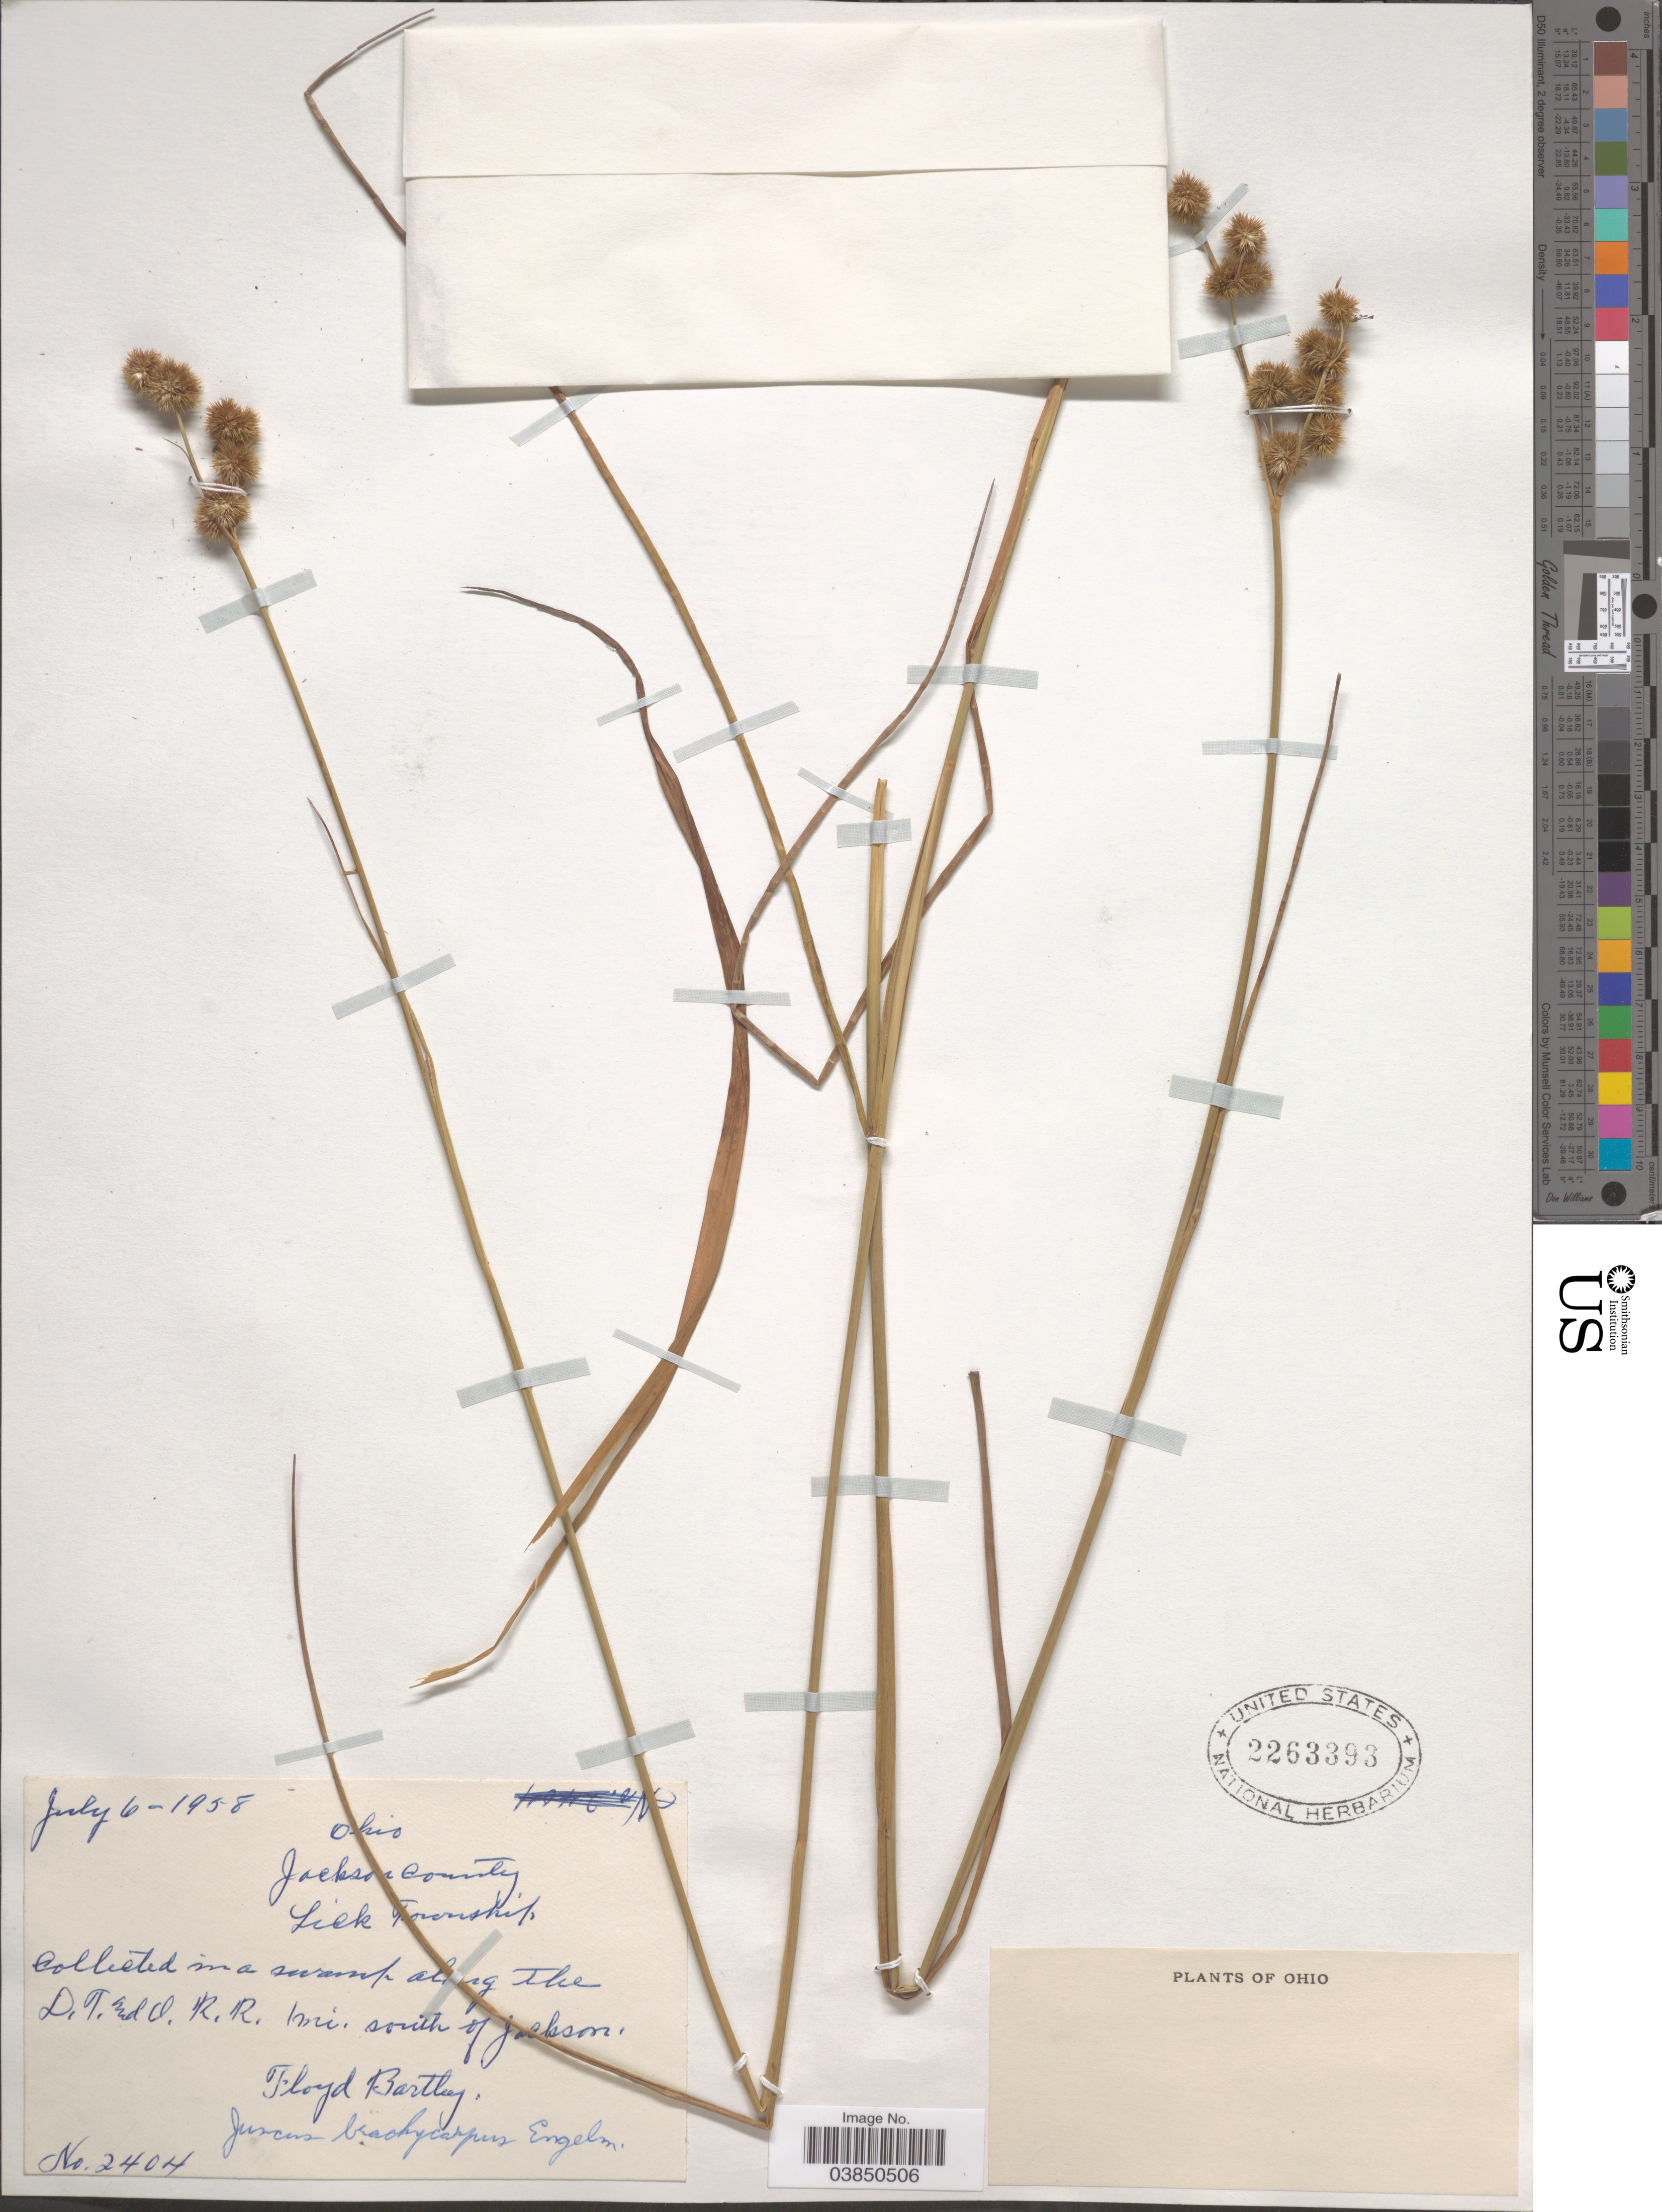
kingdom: Plantae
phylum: Tracheophyta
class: Liliopsida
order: Poales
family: Juncaceae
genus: Juncus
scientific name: Juncus brachycarpus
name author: Engelm.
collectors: F. Bartley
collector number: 2404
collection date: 1958-07-06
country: United States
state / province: Ohio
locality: Jackson County. Lick Township. Along the D.T. Ed O. R.R. 1 mi. south of Jackson.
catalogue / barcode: US 2263393